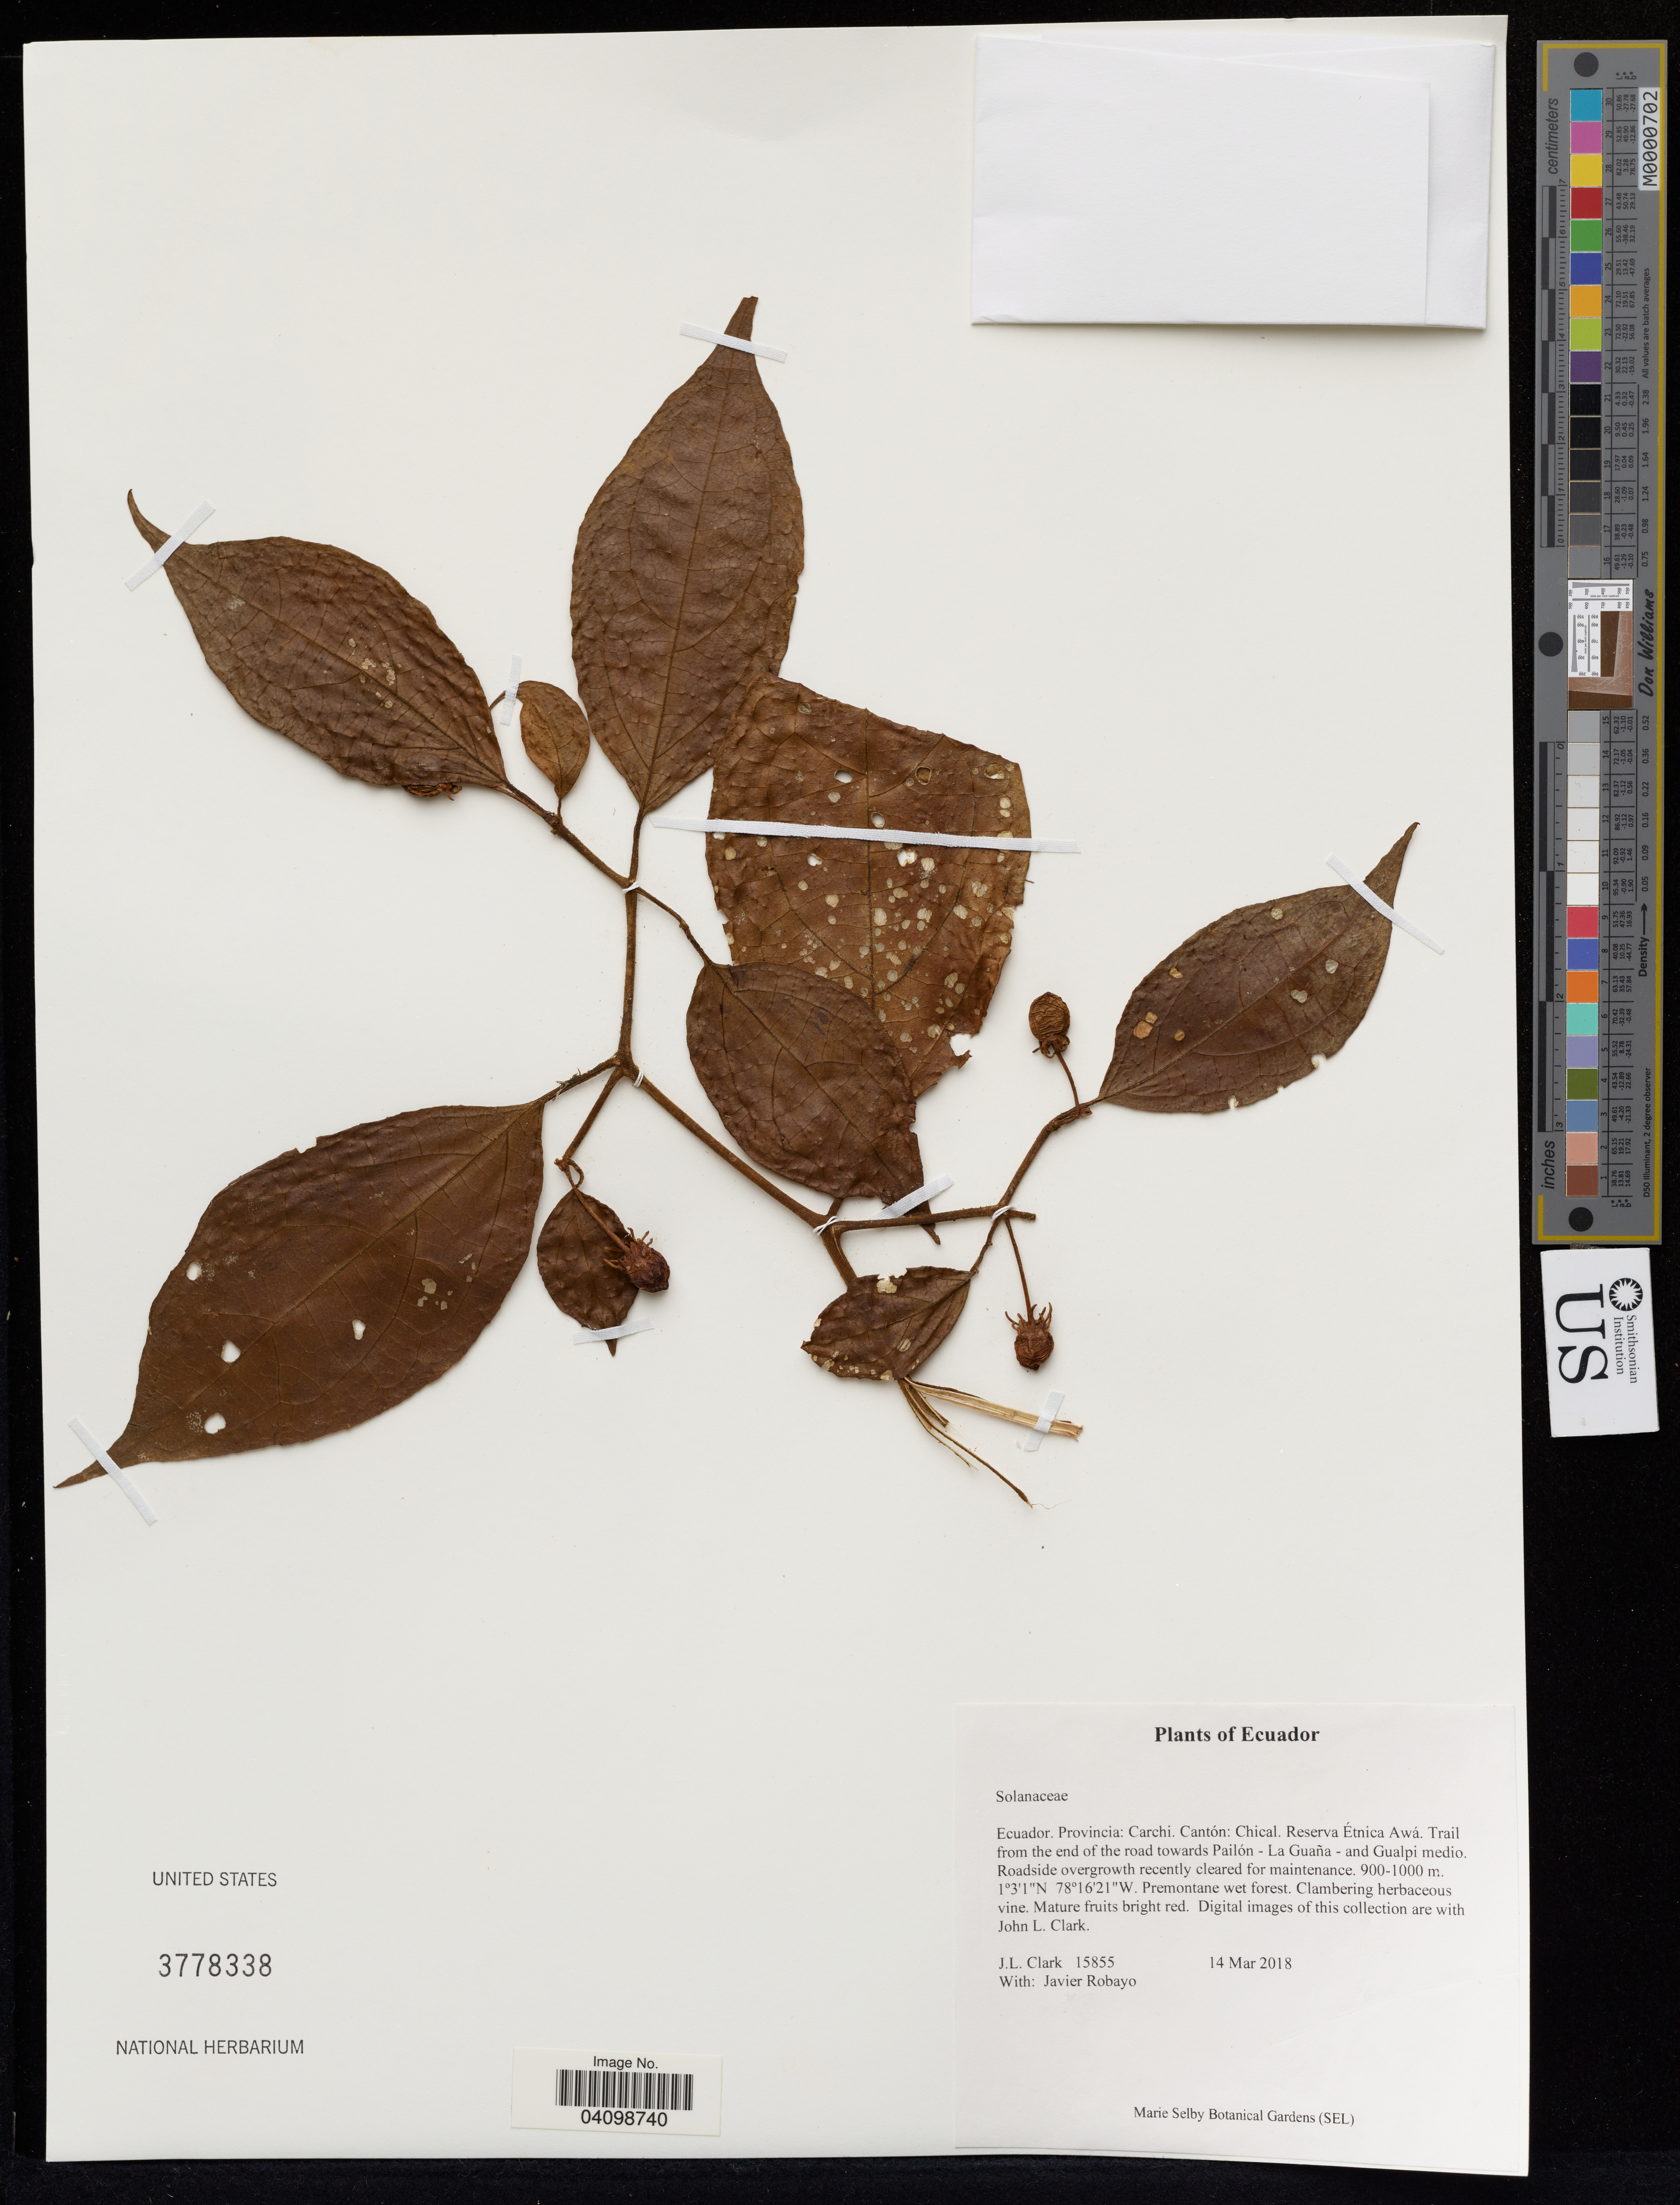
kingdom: Plantae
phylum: Tracheophyta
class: Magnoliopsida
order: Solanales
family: Solanaceae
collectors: J. Clark & J. Robayo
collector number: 15855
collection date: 2018-03-14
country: Ecuador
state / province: Carchi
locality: Cantón: Chical. Reserva Étnica Awá. Trail from the end of the road towards Pailón - La Guaña - and Gualpi medio. Roadside overgrowth recently cleared for maintenance.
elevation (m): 900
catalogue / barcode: US 3778338